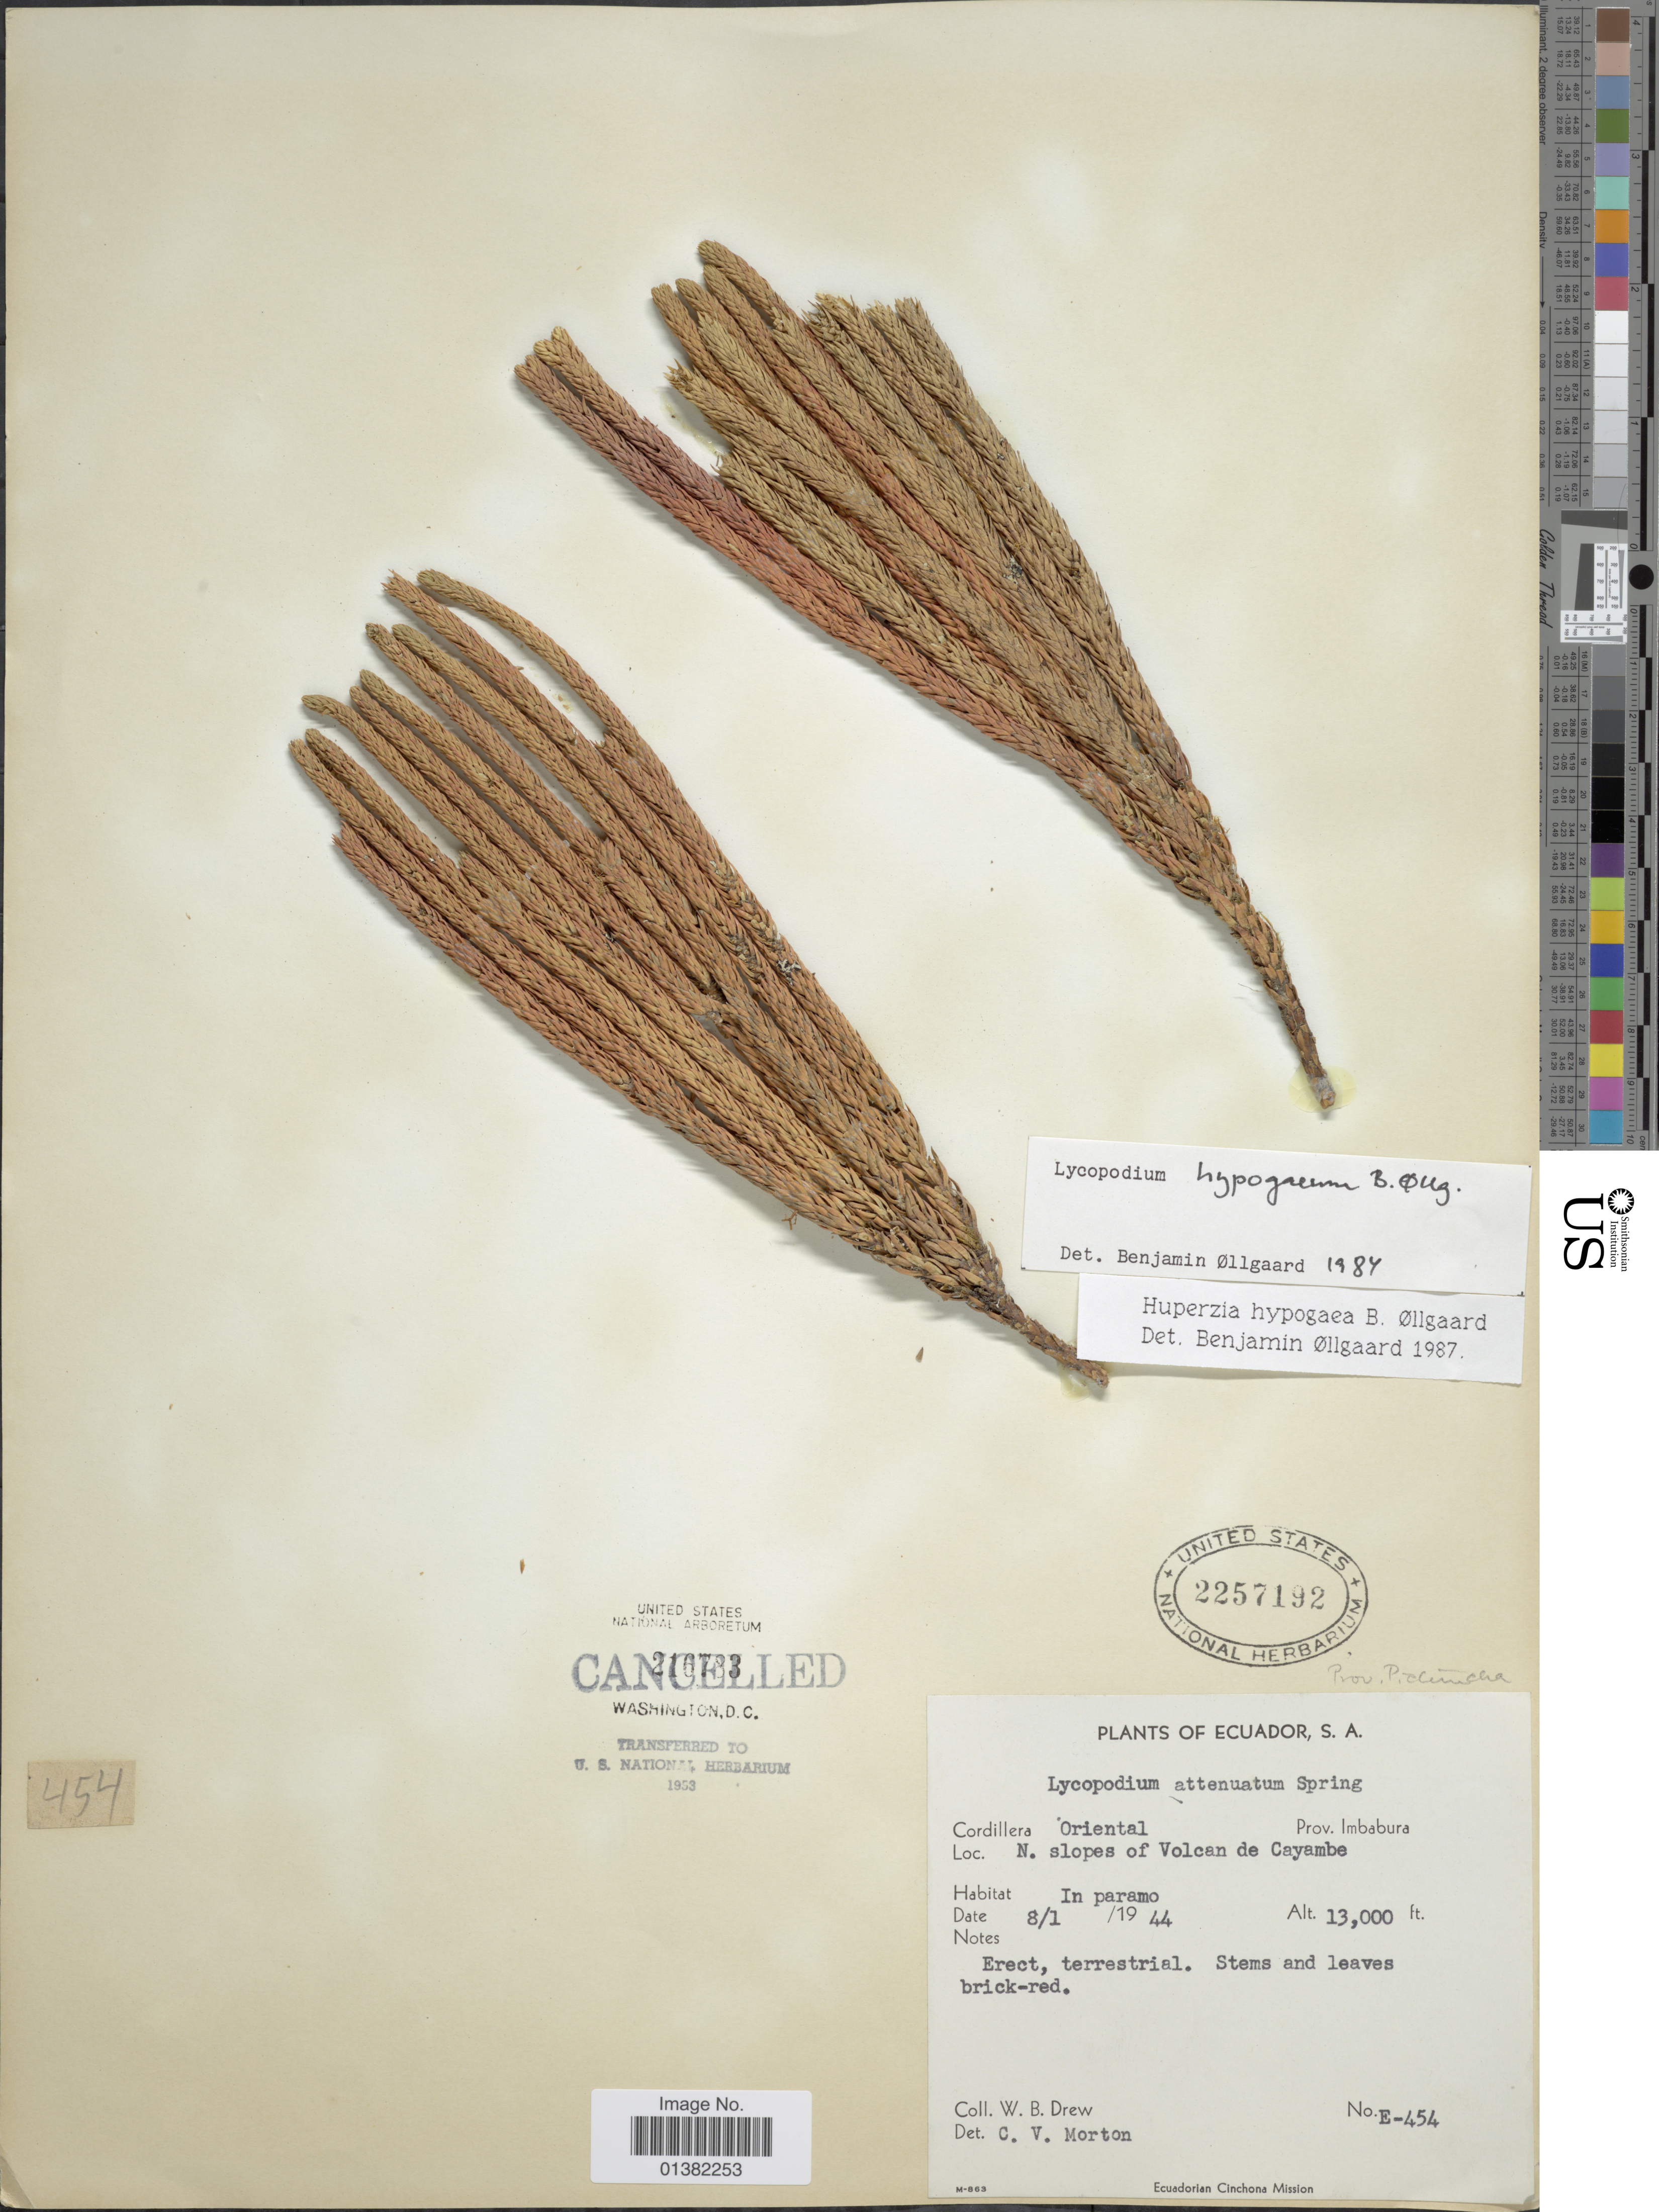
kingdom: Plantae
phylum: Tracheophyta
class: Lycopodiopsida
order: Lycopodiales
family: Lycopodiaceae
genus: Phlegmariurus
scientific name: Phlegmariurus hypogaeus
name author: (B. Øllg.) B. Øllg.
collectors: W. B. Drew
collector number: E-454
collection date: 1944-01-08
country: Ecuador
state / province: Imbabura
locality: Cordillera Oriental, N. slopes of Volcan de Cayambe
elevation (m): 3962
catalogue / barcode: US 2257192